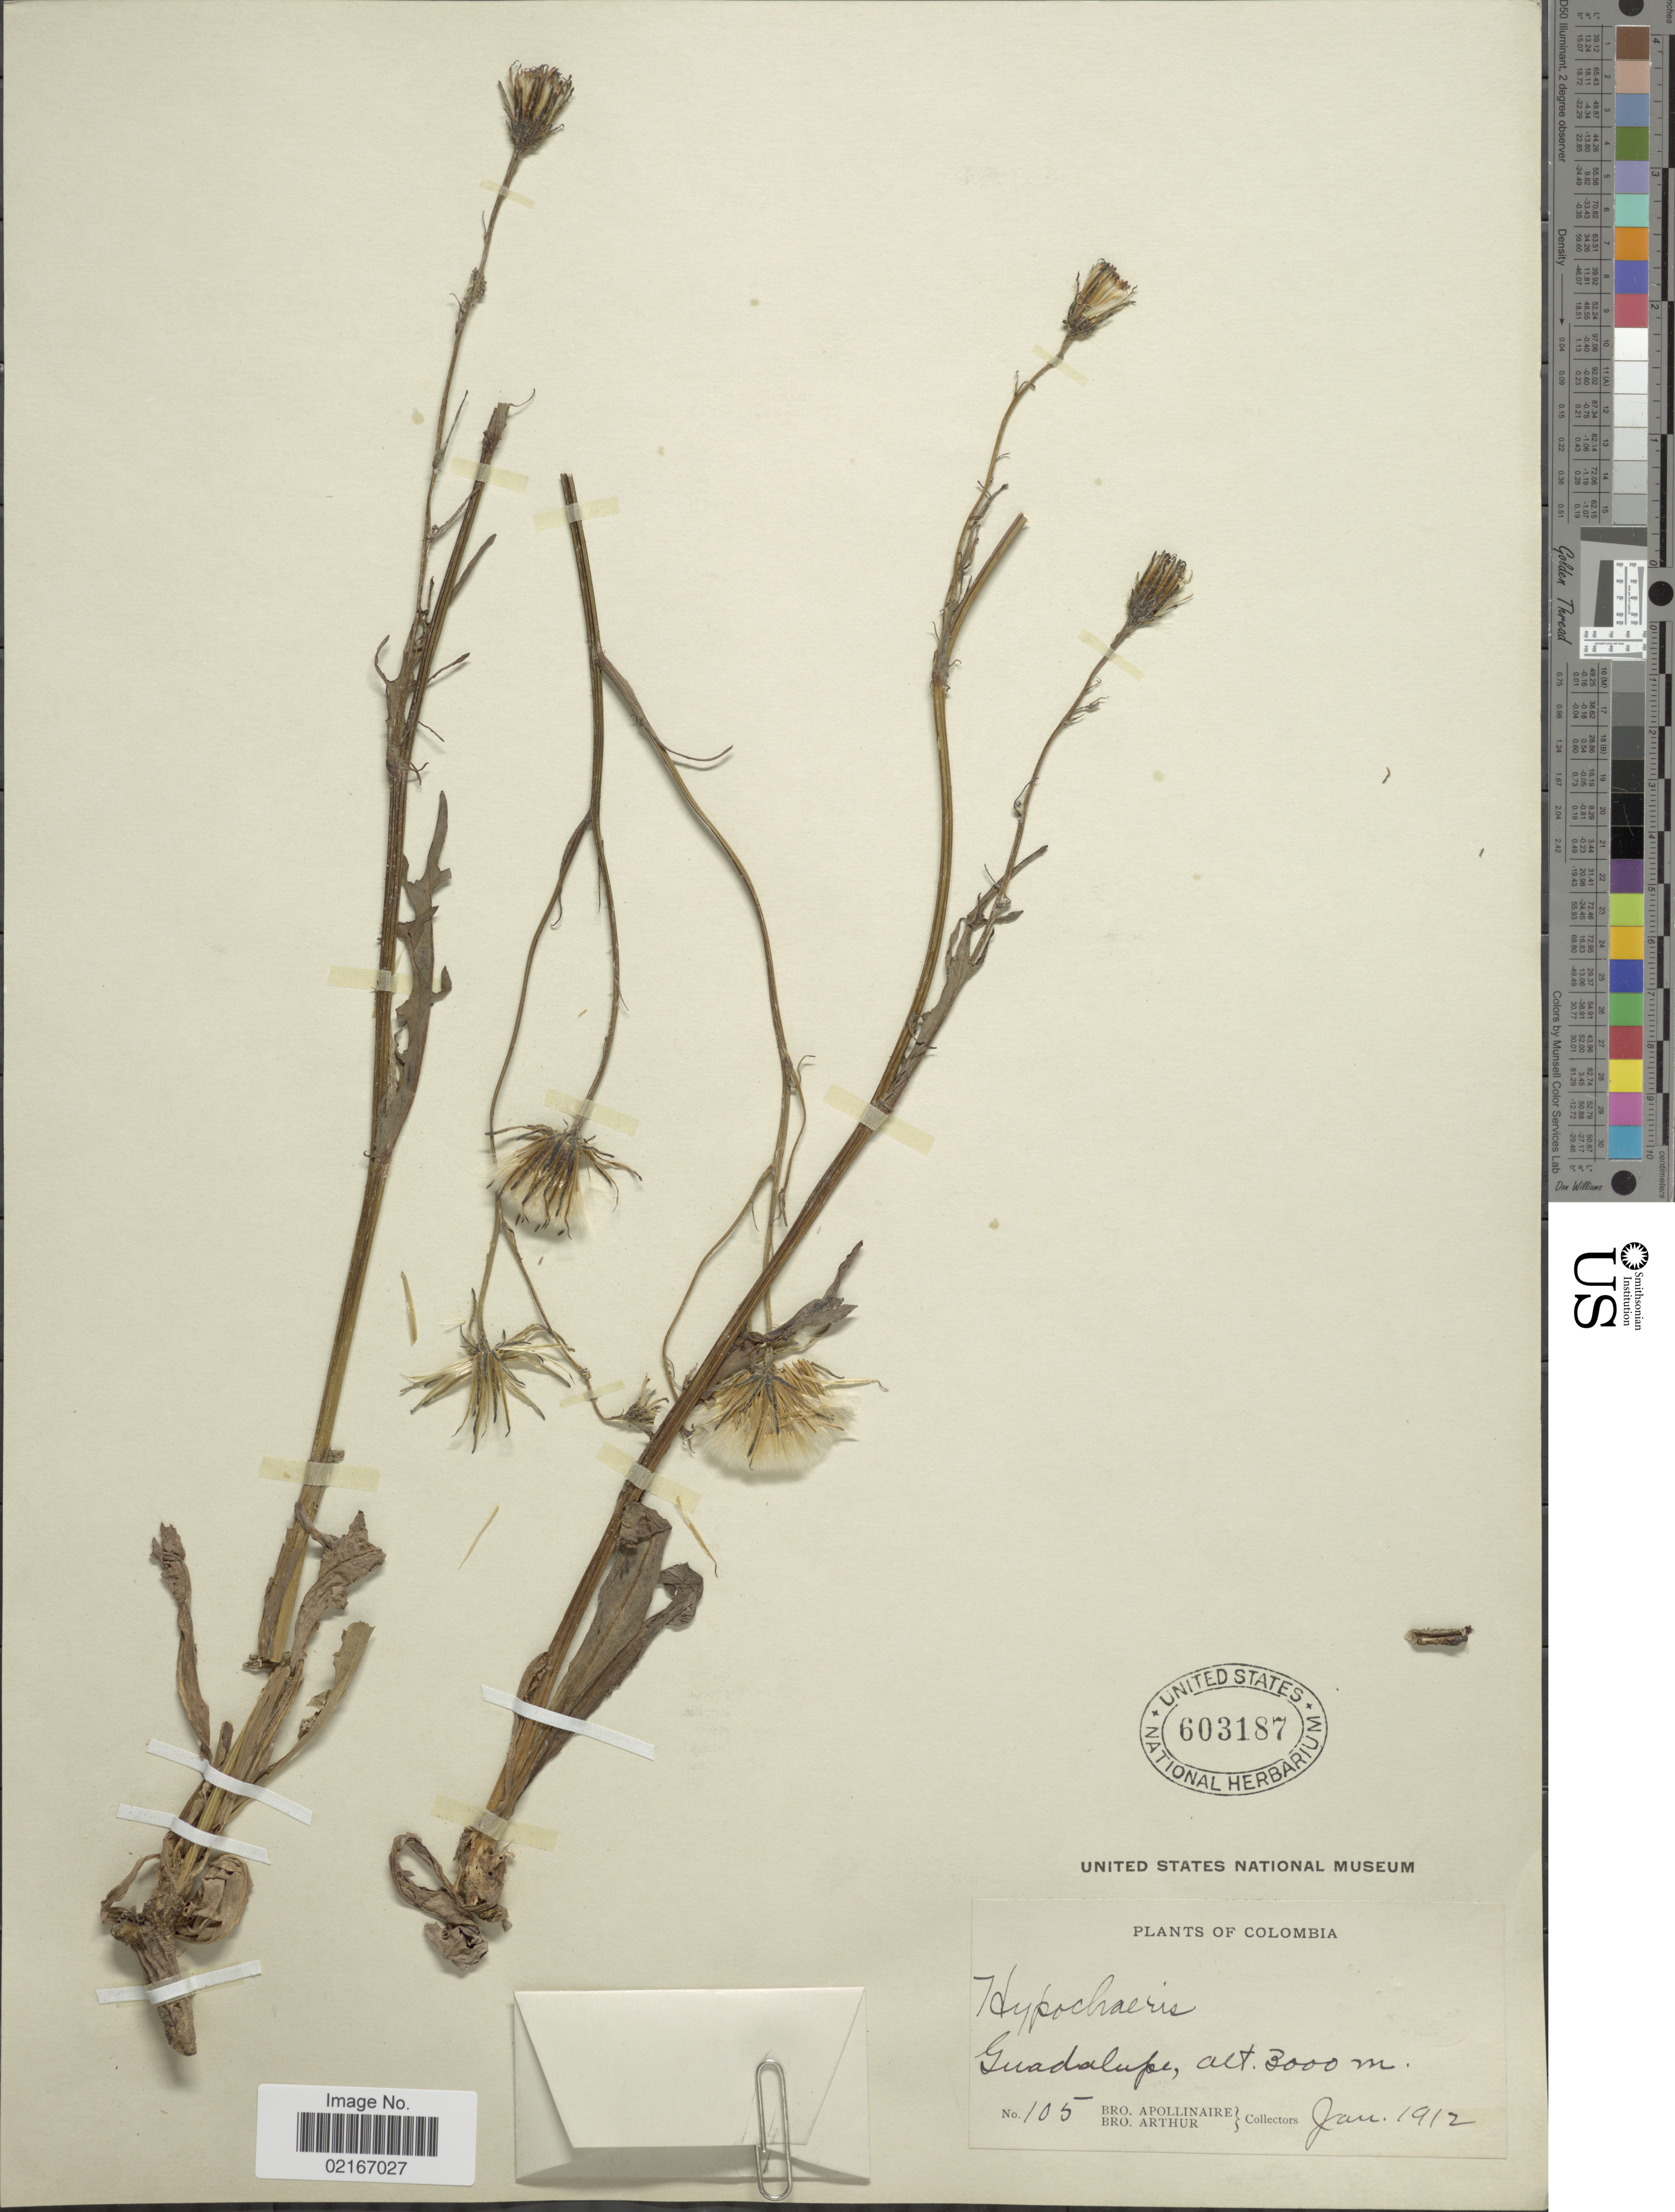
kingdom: Plantae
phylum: Tracheophyta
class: Magnoliopsida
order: Asterales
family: Asteraceae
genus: Hypochaeris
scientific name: Hypochaeris sp.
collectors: Bro. Apollinaire & Bro. Arthur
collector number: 105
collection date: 1912-01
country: Colombia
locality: Guadalupe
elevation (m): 3000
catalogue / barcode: US 603187